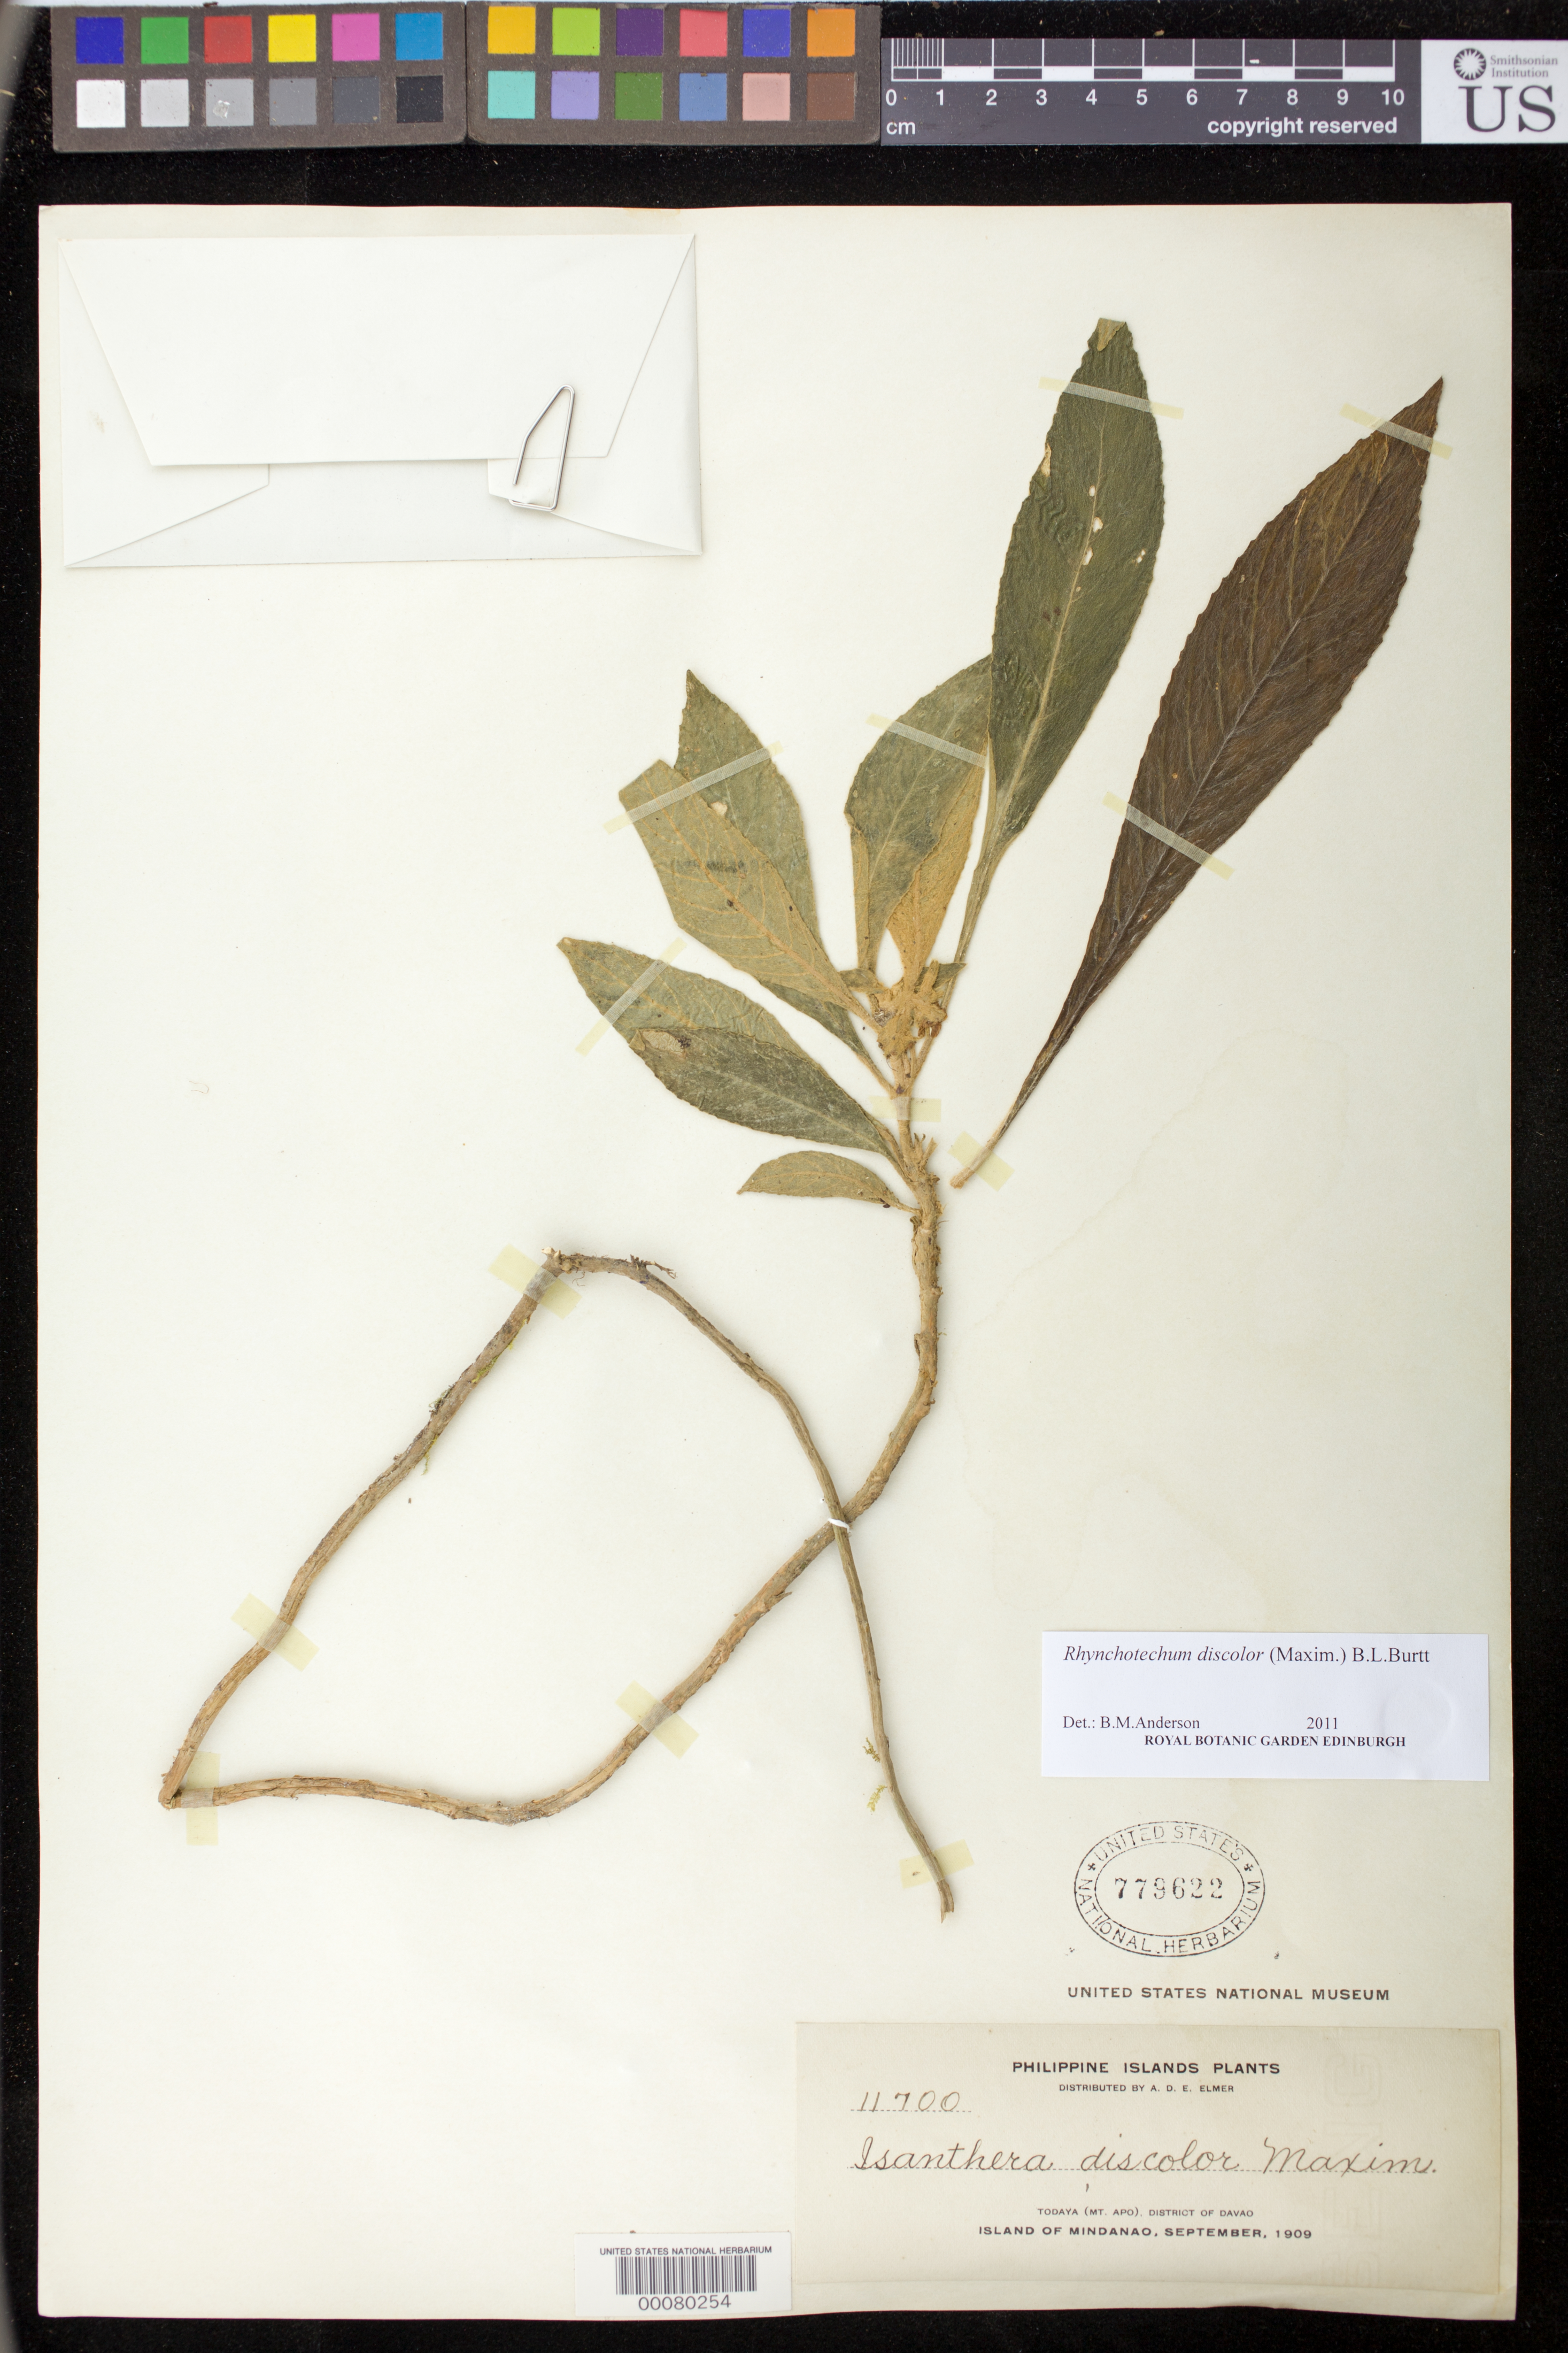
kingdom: Plantae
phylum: Tracheophyta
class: Magnoliopsida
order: Lamiales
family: Gesneriaceae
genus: Rhynchotechum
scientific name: Rhynchotechum discolor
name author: (Maxim.) B.L. Burtt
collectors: A. D. E. Elmer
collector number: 11700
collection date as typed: Sep 1909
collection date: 1909-09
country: Philippines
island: Mindanao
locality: Todaya (mt apo), district of davao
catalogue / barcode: US 779622